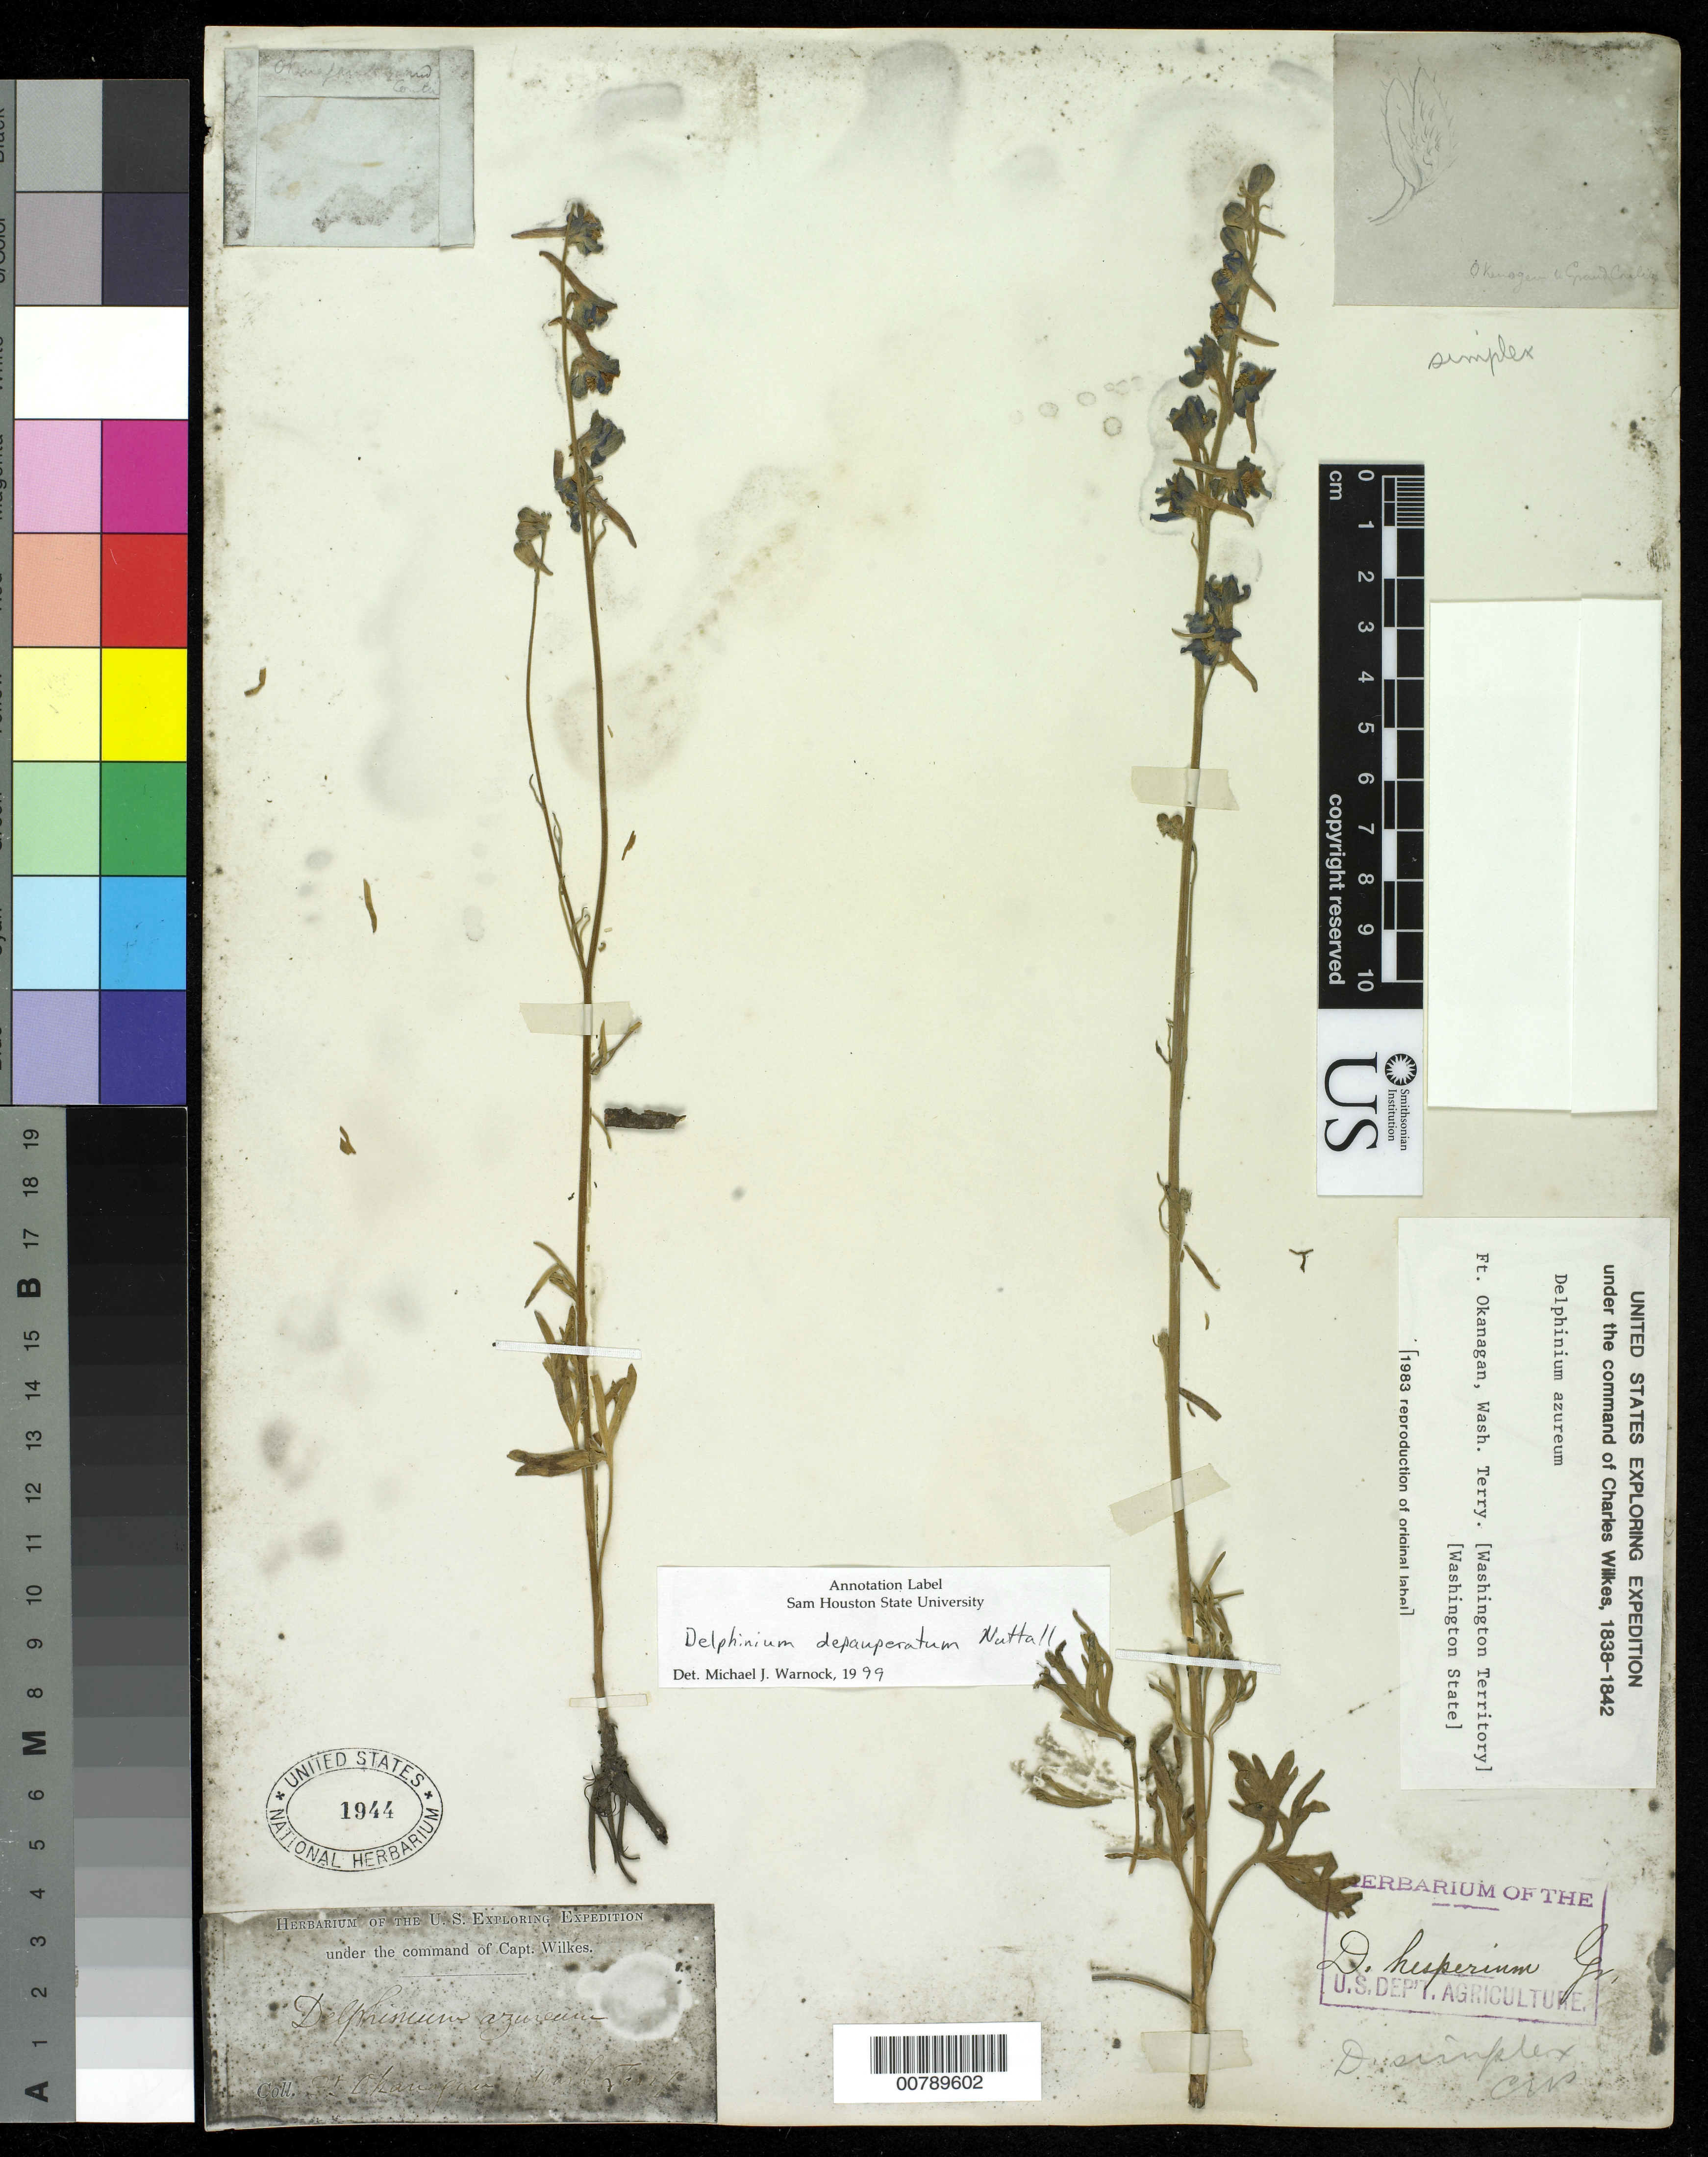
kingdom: Plantae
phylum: Tracheophyta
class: Magnoliopsida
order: Ranunculales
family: Ranunculaceae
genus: Delphinium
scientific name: Delphinium depauperatum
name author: Nutt.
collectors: Wilkes Explor. Exped.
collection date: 1838/1842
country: United States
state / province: Washington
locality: Fort Okanagan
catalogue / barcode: US 1944